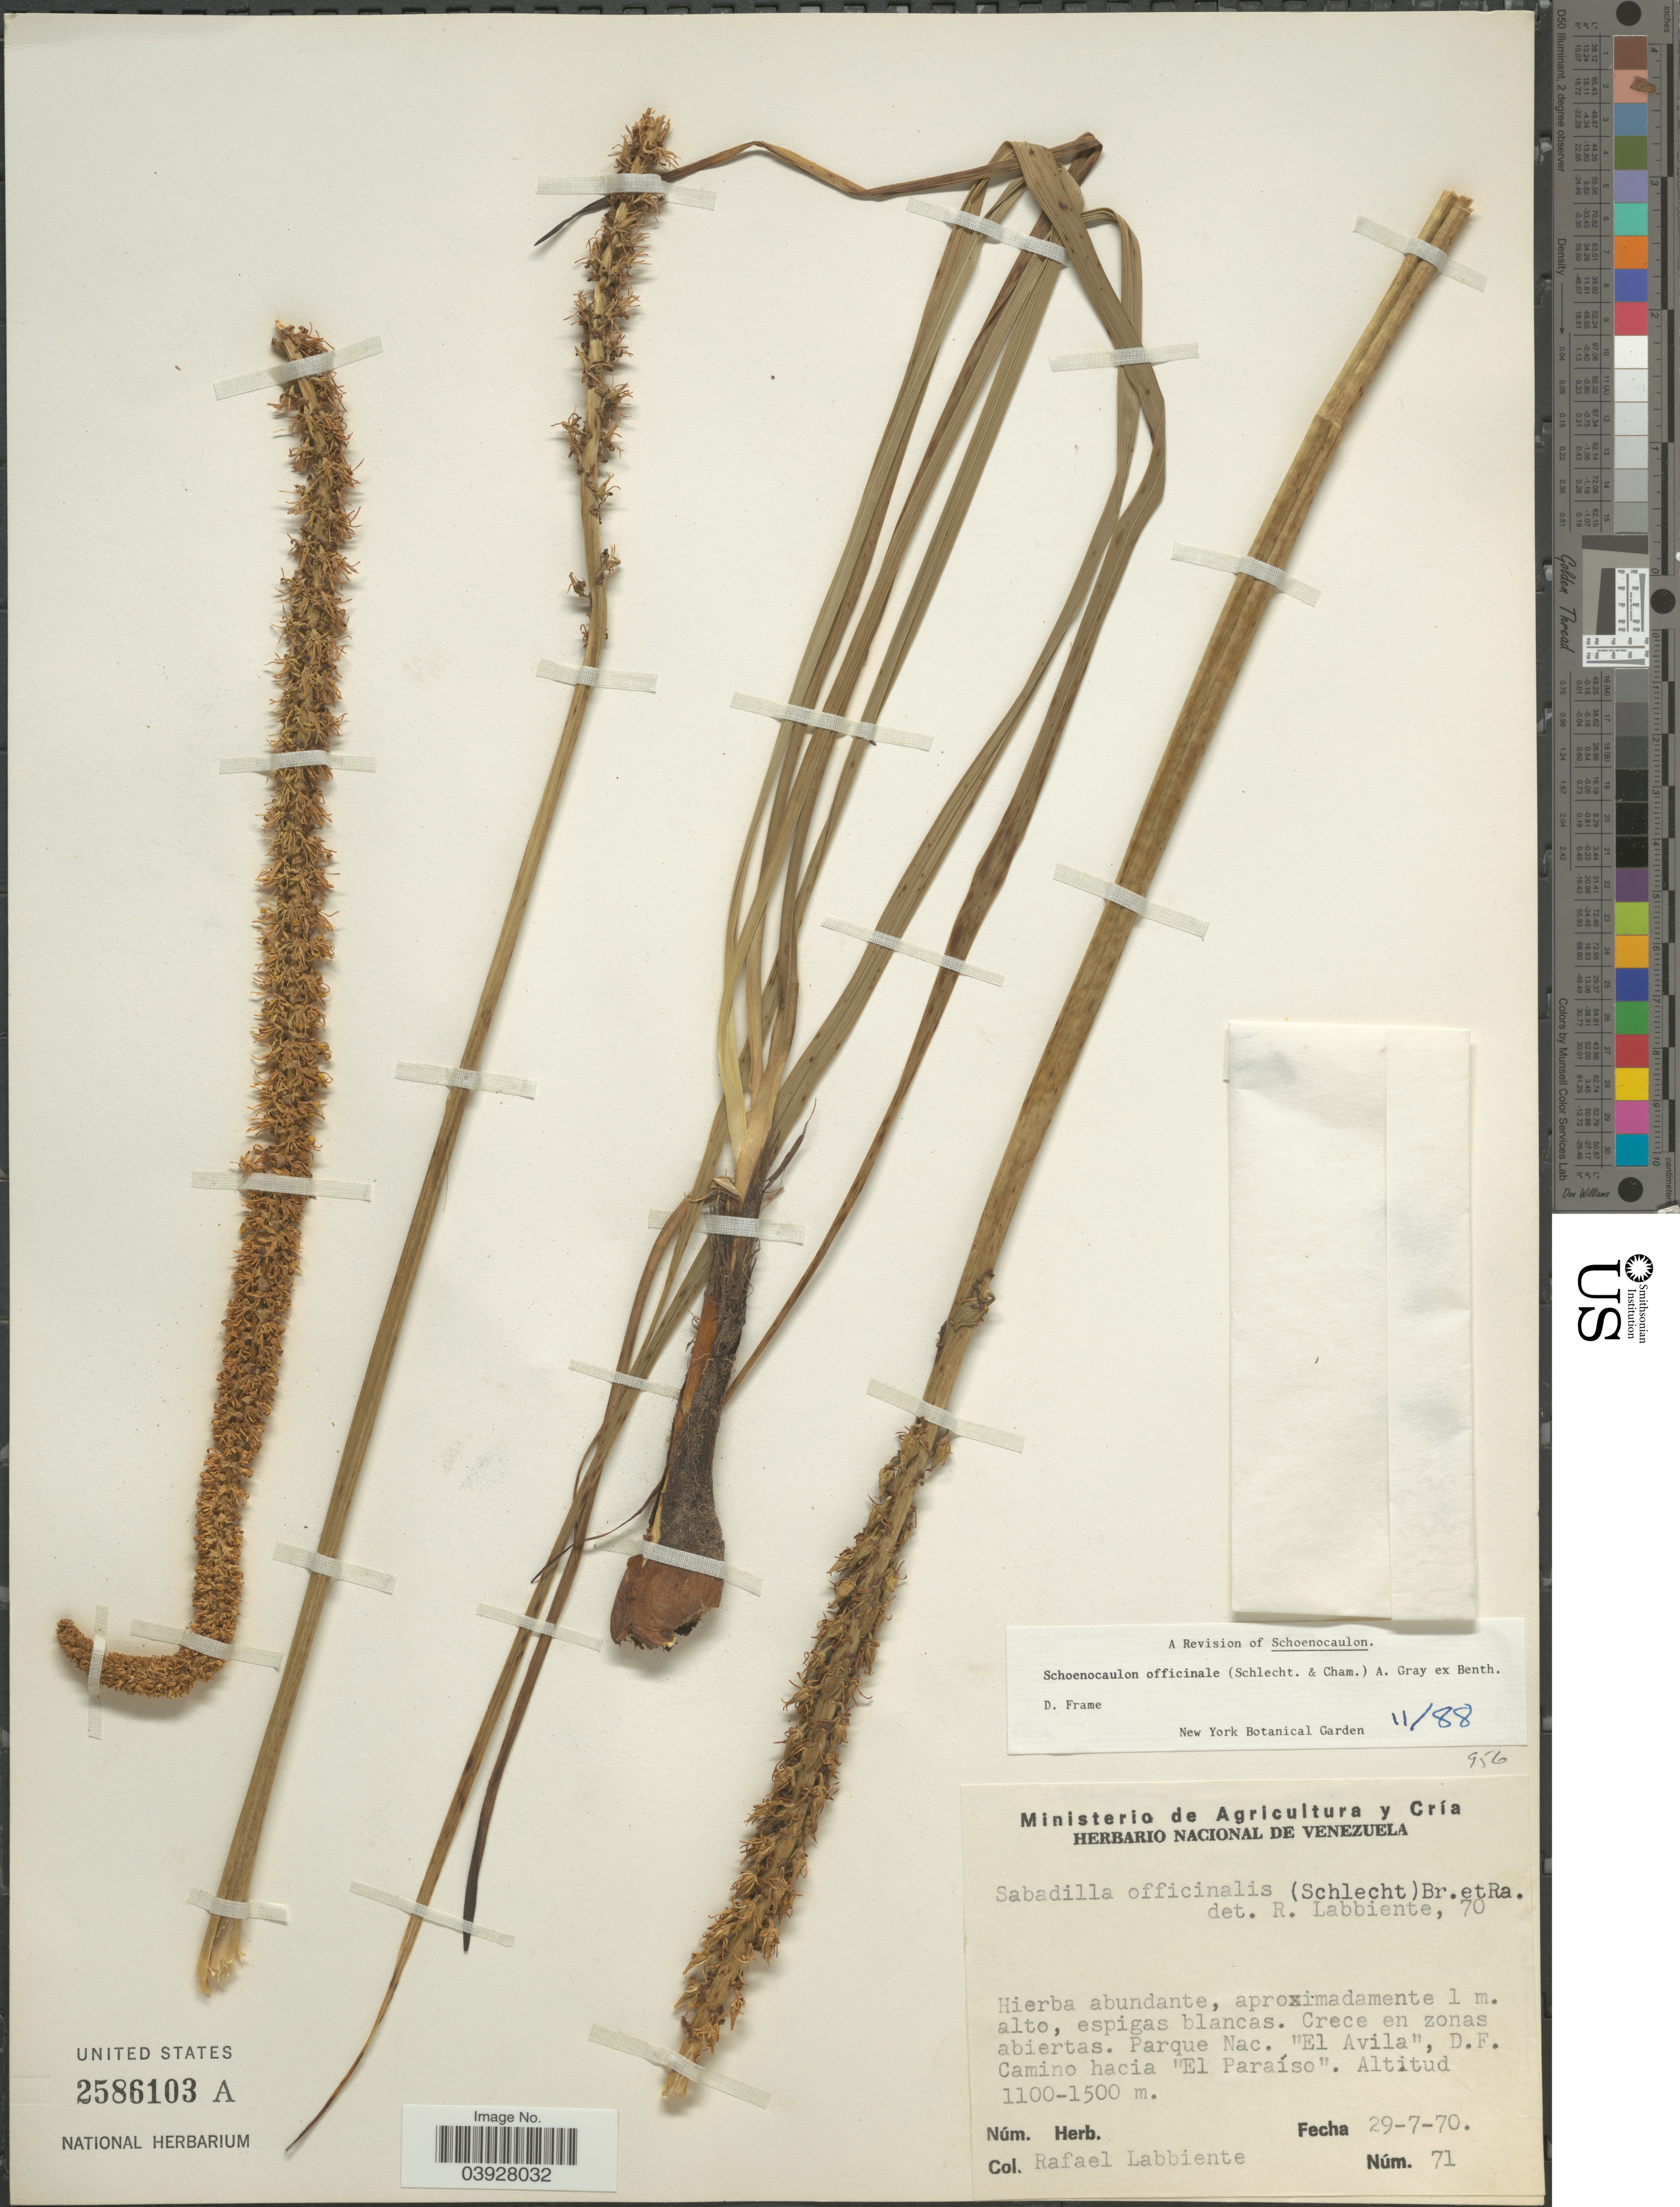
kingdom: Plantae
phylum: Tracheophyta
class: Liliopsida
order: Liliales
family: Melanthiaceae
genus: Schoenocaulon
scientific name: Schoenocaulon officinale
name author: (Schltdl.) A. Gray ex Benth.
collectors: R. Labbiente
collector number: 71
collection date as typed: Transcribed d/m/y: 29/7/70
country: Venezuela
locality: Parque Nac. "El Avila", D.F. Camino hacia "El Paraíso".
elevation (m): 1100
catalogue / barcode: US 2586103A